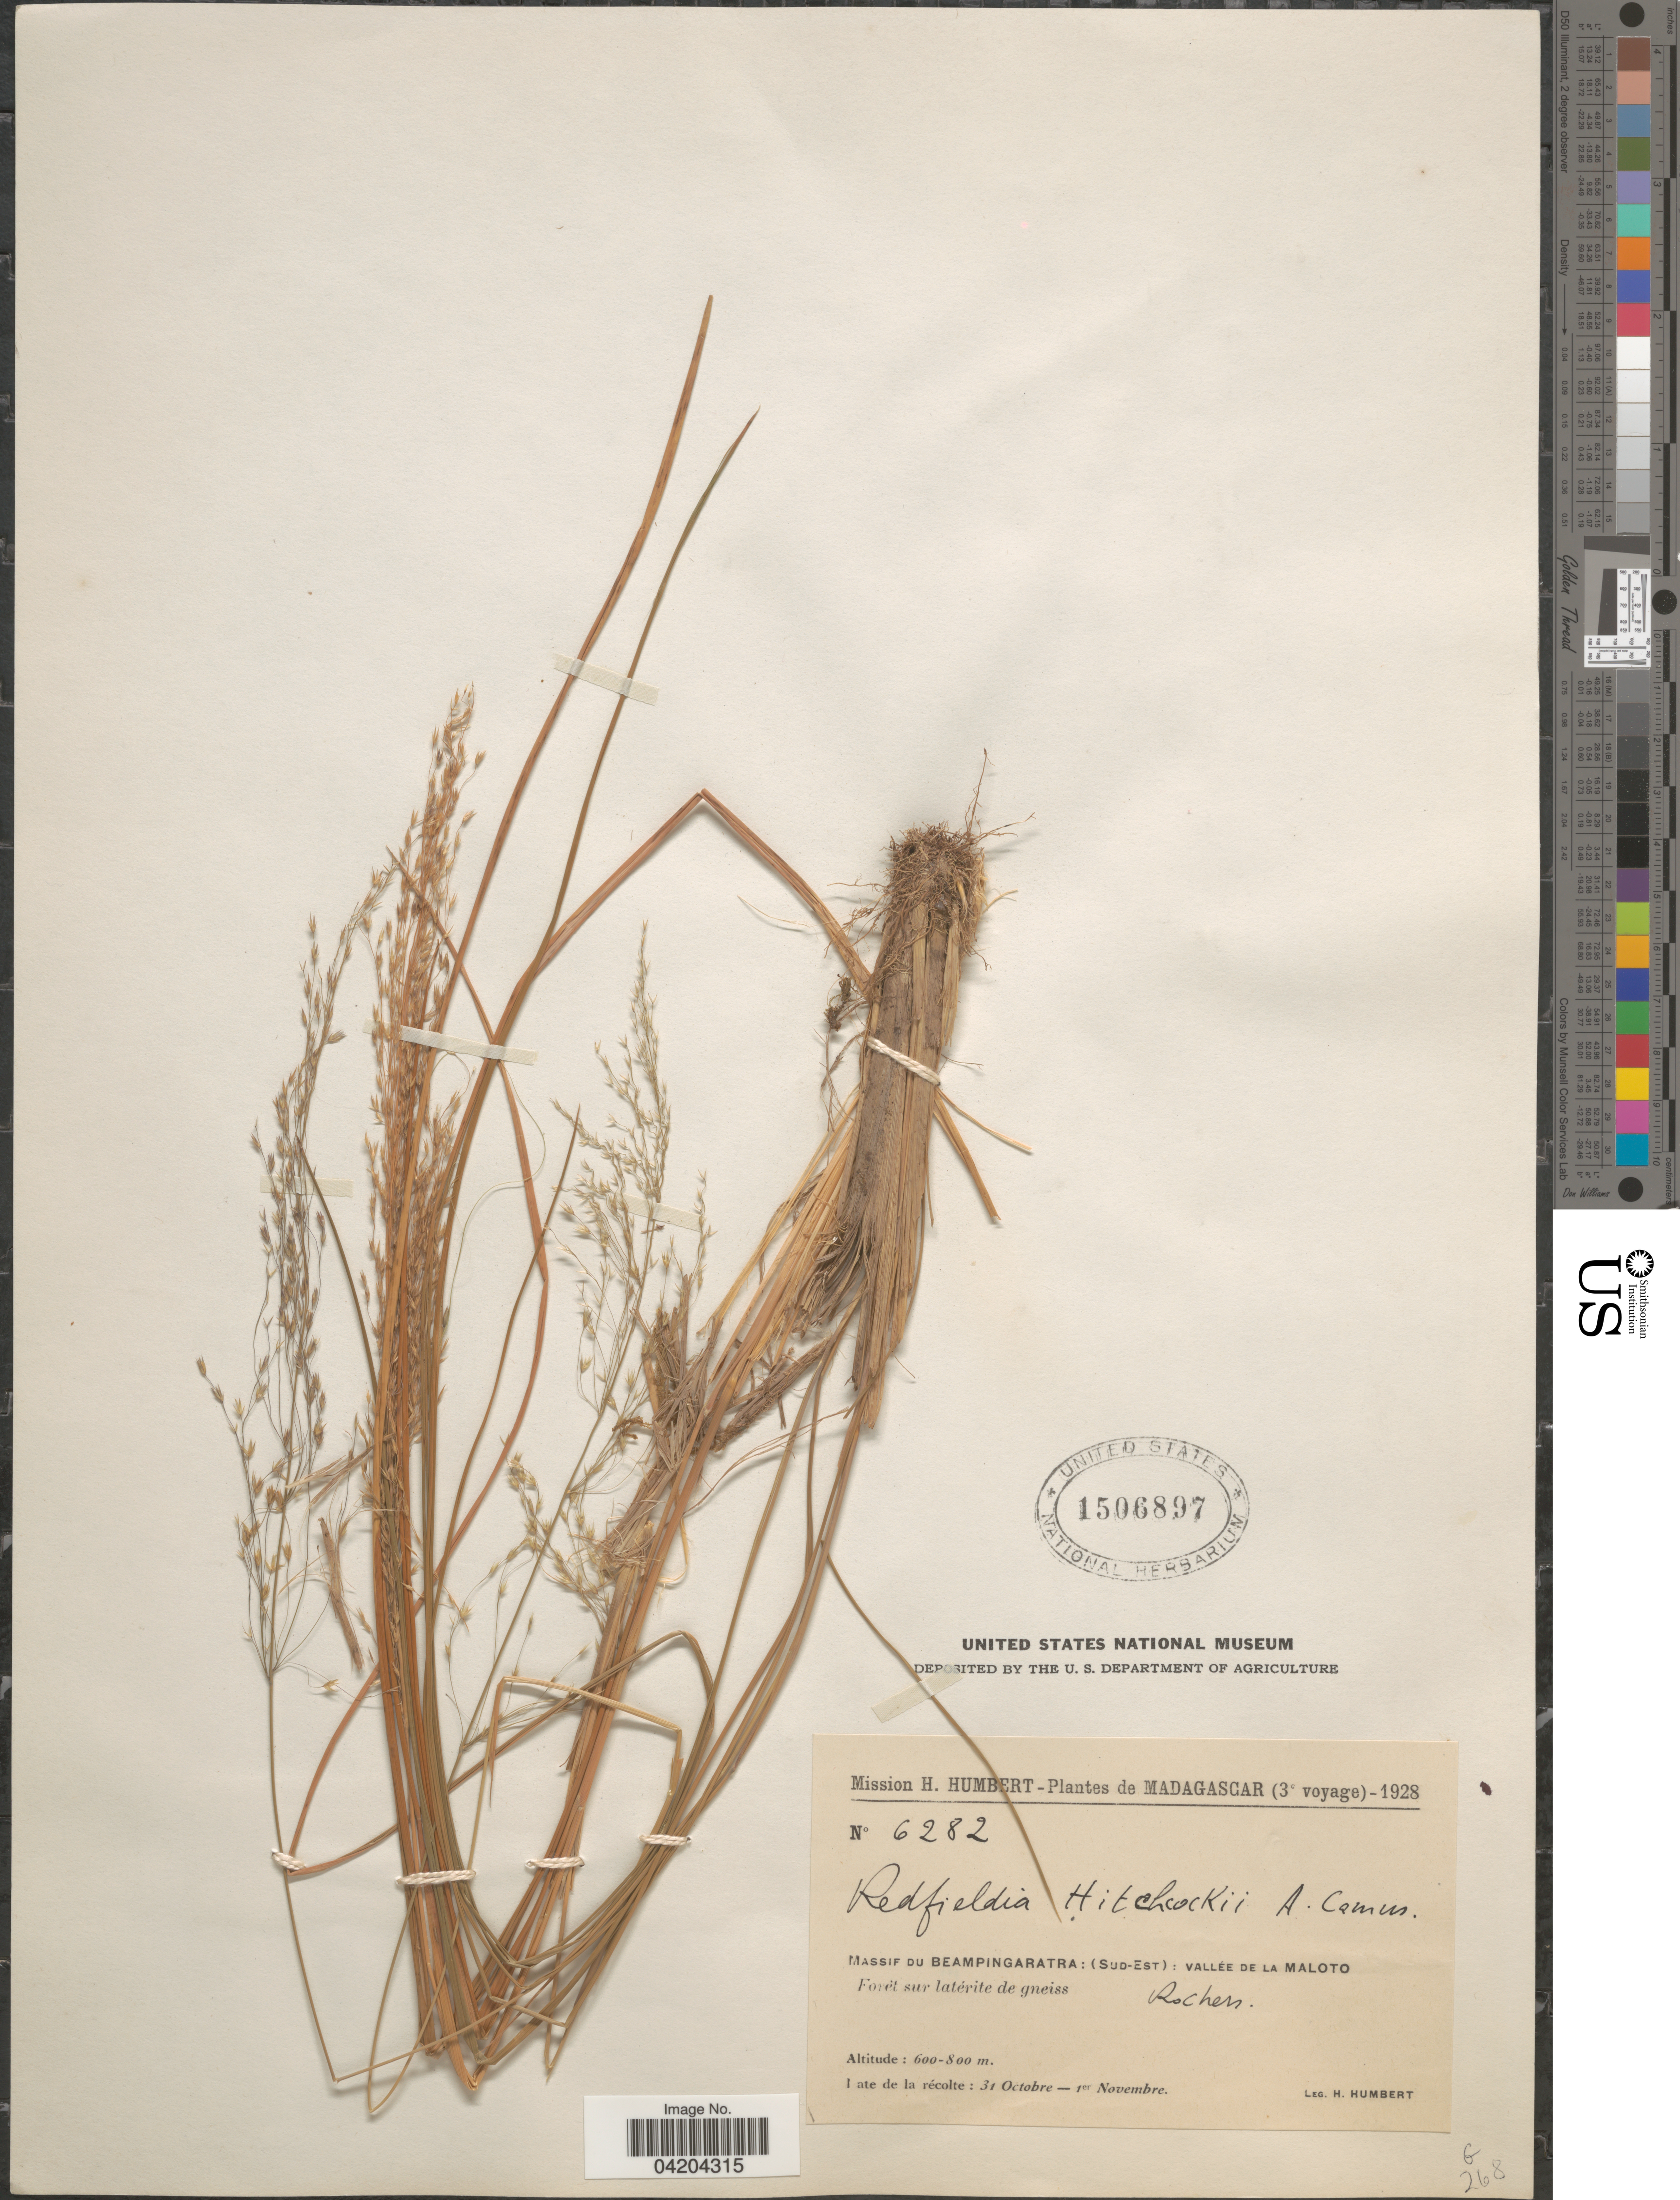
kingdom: Plantae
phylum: Tracheophyta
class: Liliopsida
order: Poales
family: Poaceae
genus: Styppeiochloa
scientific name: Styppeiochloa hitchcockii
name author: (A. Camus) Cope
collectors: H. Humbert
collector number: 6282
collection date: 1928-10-31/1928-11-01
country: Madagascar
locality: Madagascar (3e voyage) - 1928. Massif du Beampingaratra: (Sud-Est): vallee de la Maloto.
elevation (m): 600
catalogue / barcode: US 1506897